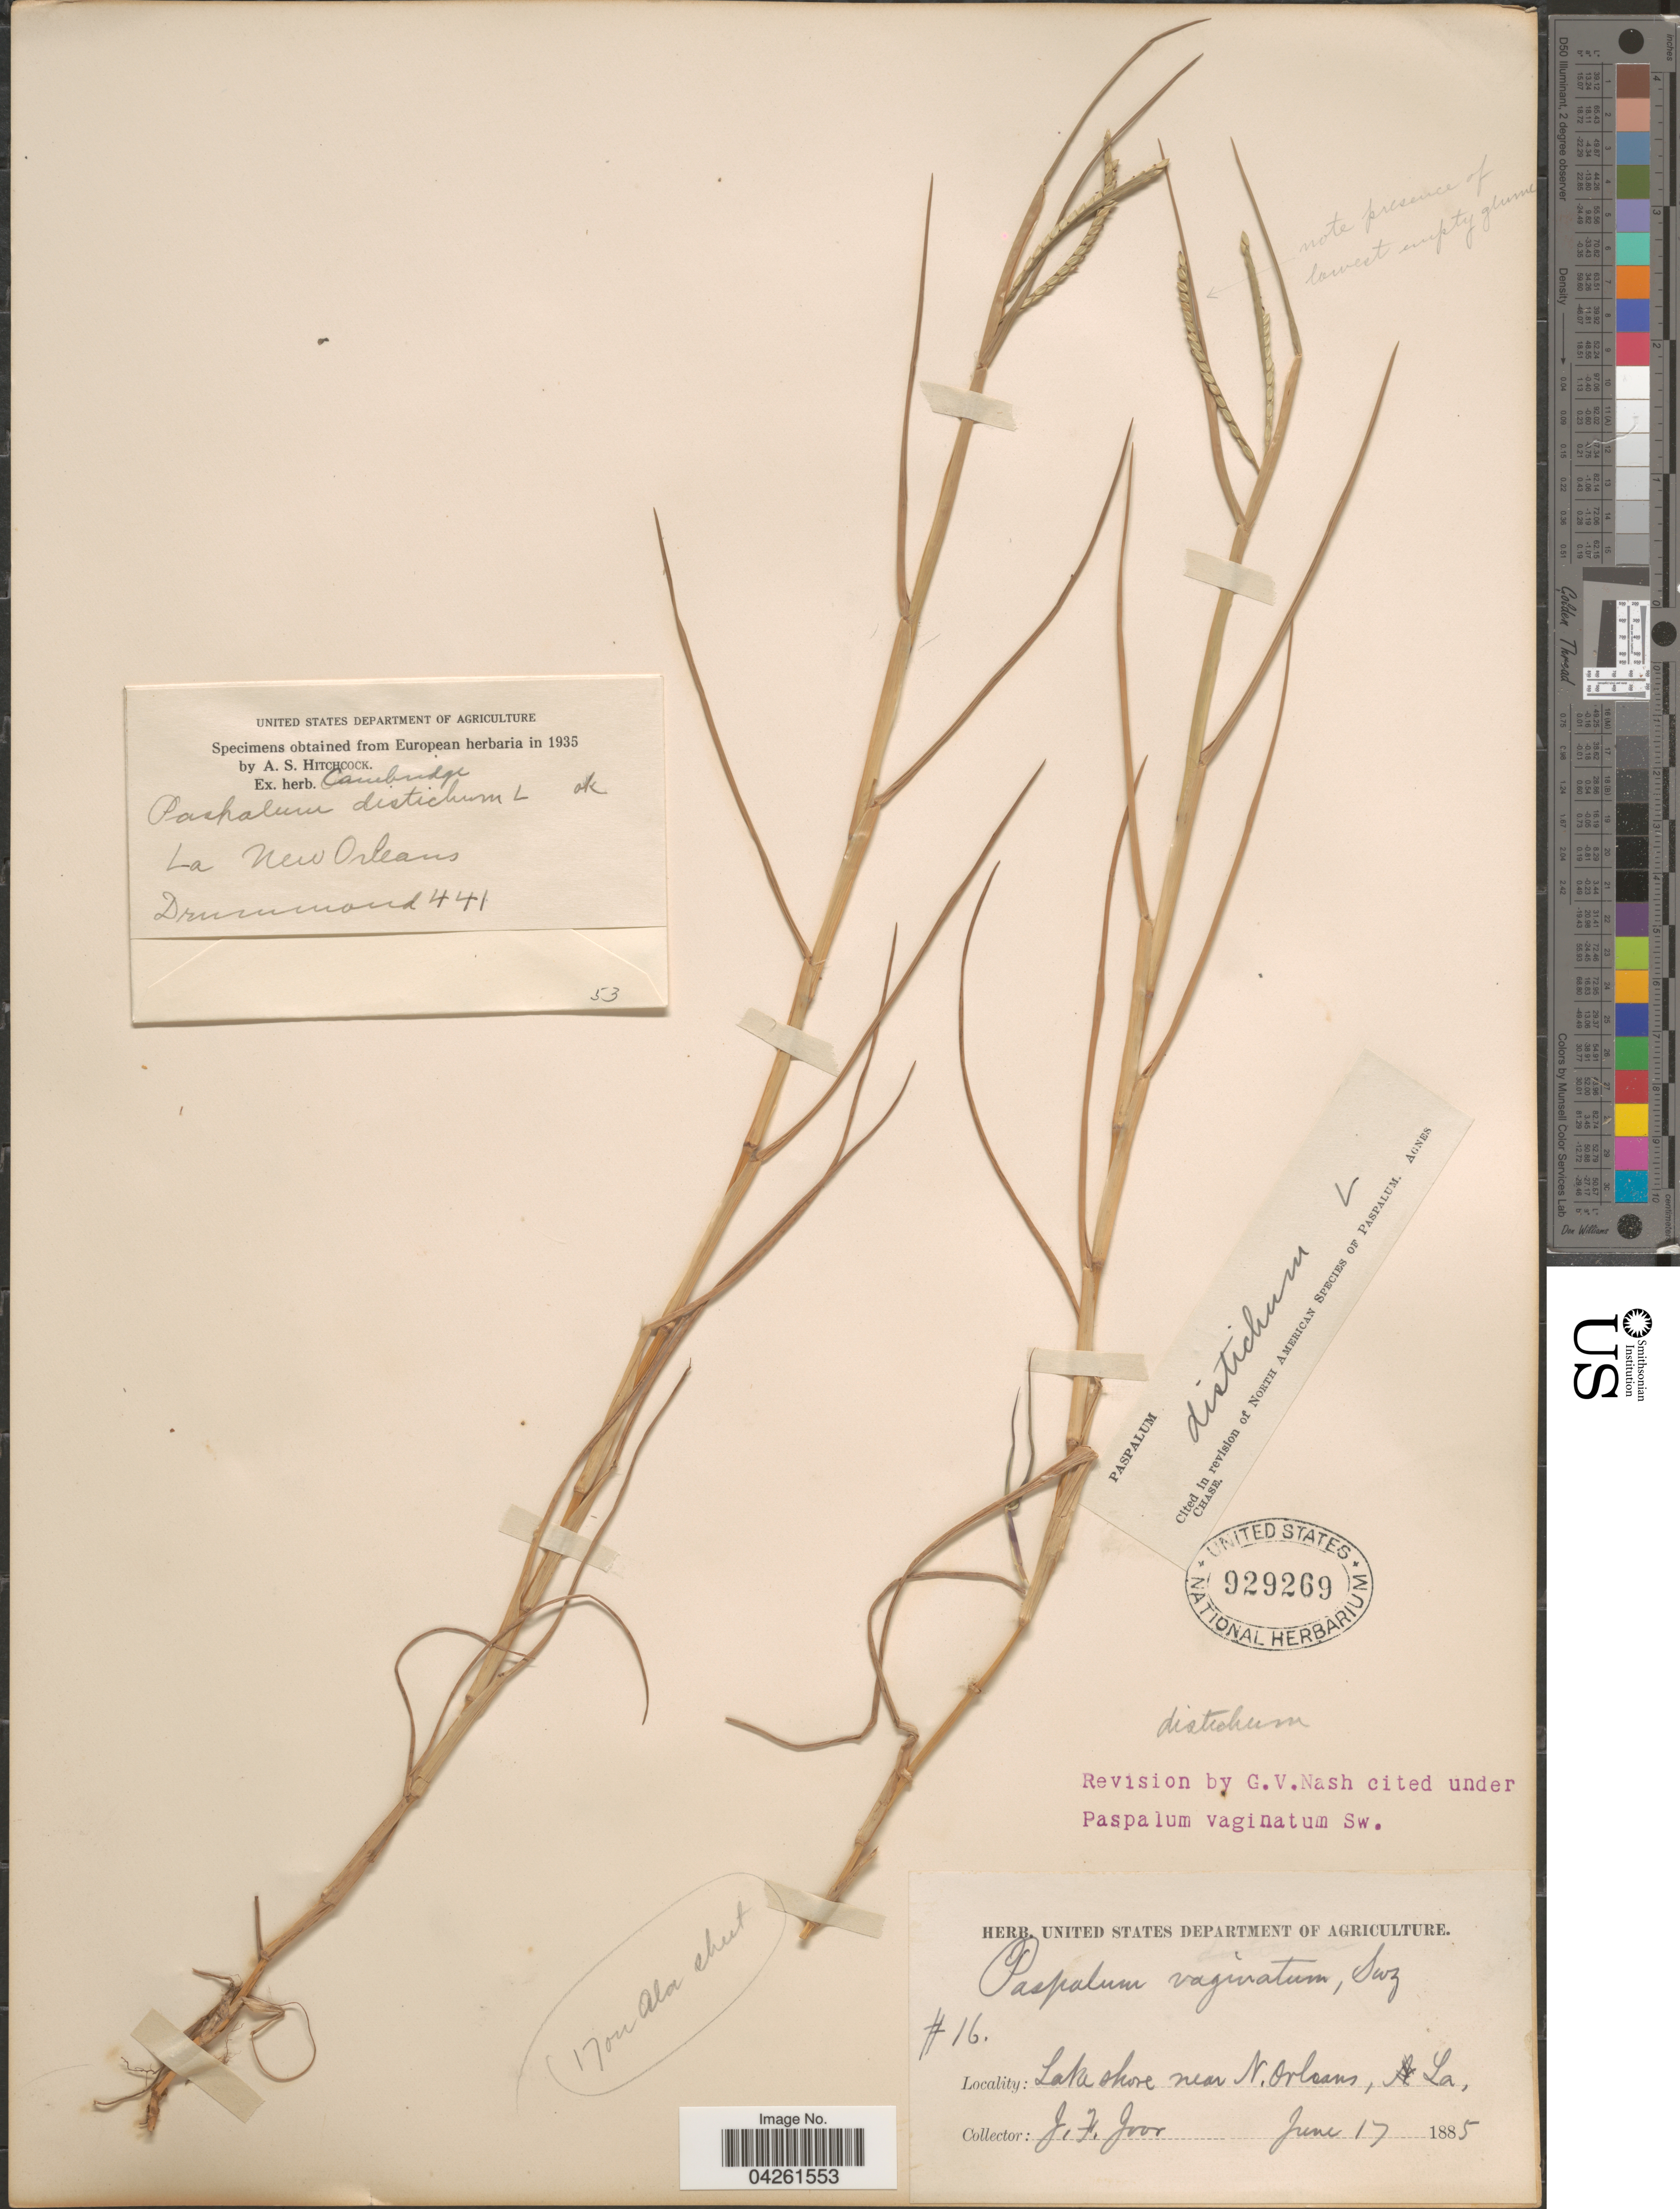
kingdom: Plantae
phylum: Tracheophyta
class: Liliopsida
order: Poales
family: Poaceae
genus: Paspalum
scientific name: Paspalum distichum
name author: L.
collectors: -. Drummond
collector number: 441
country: United States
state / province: Louisiana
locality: New Orleans.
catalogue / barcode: US 929269-2